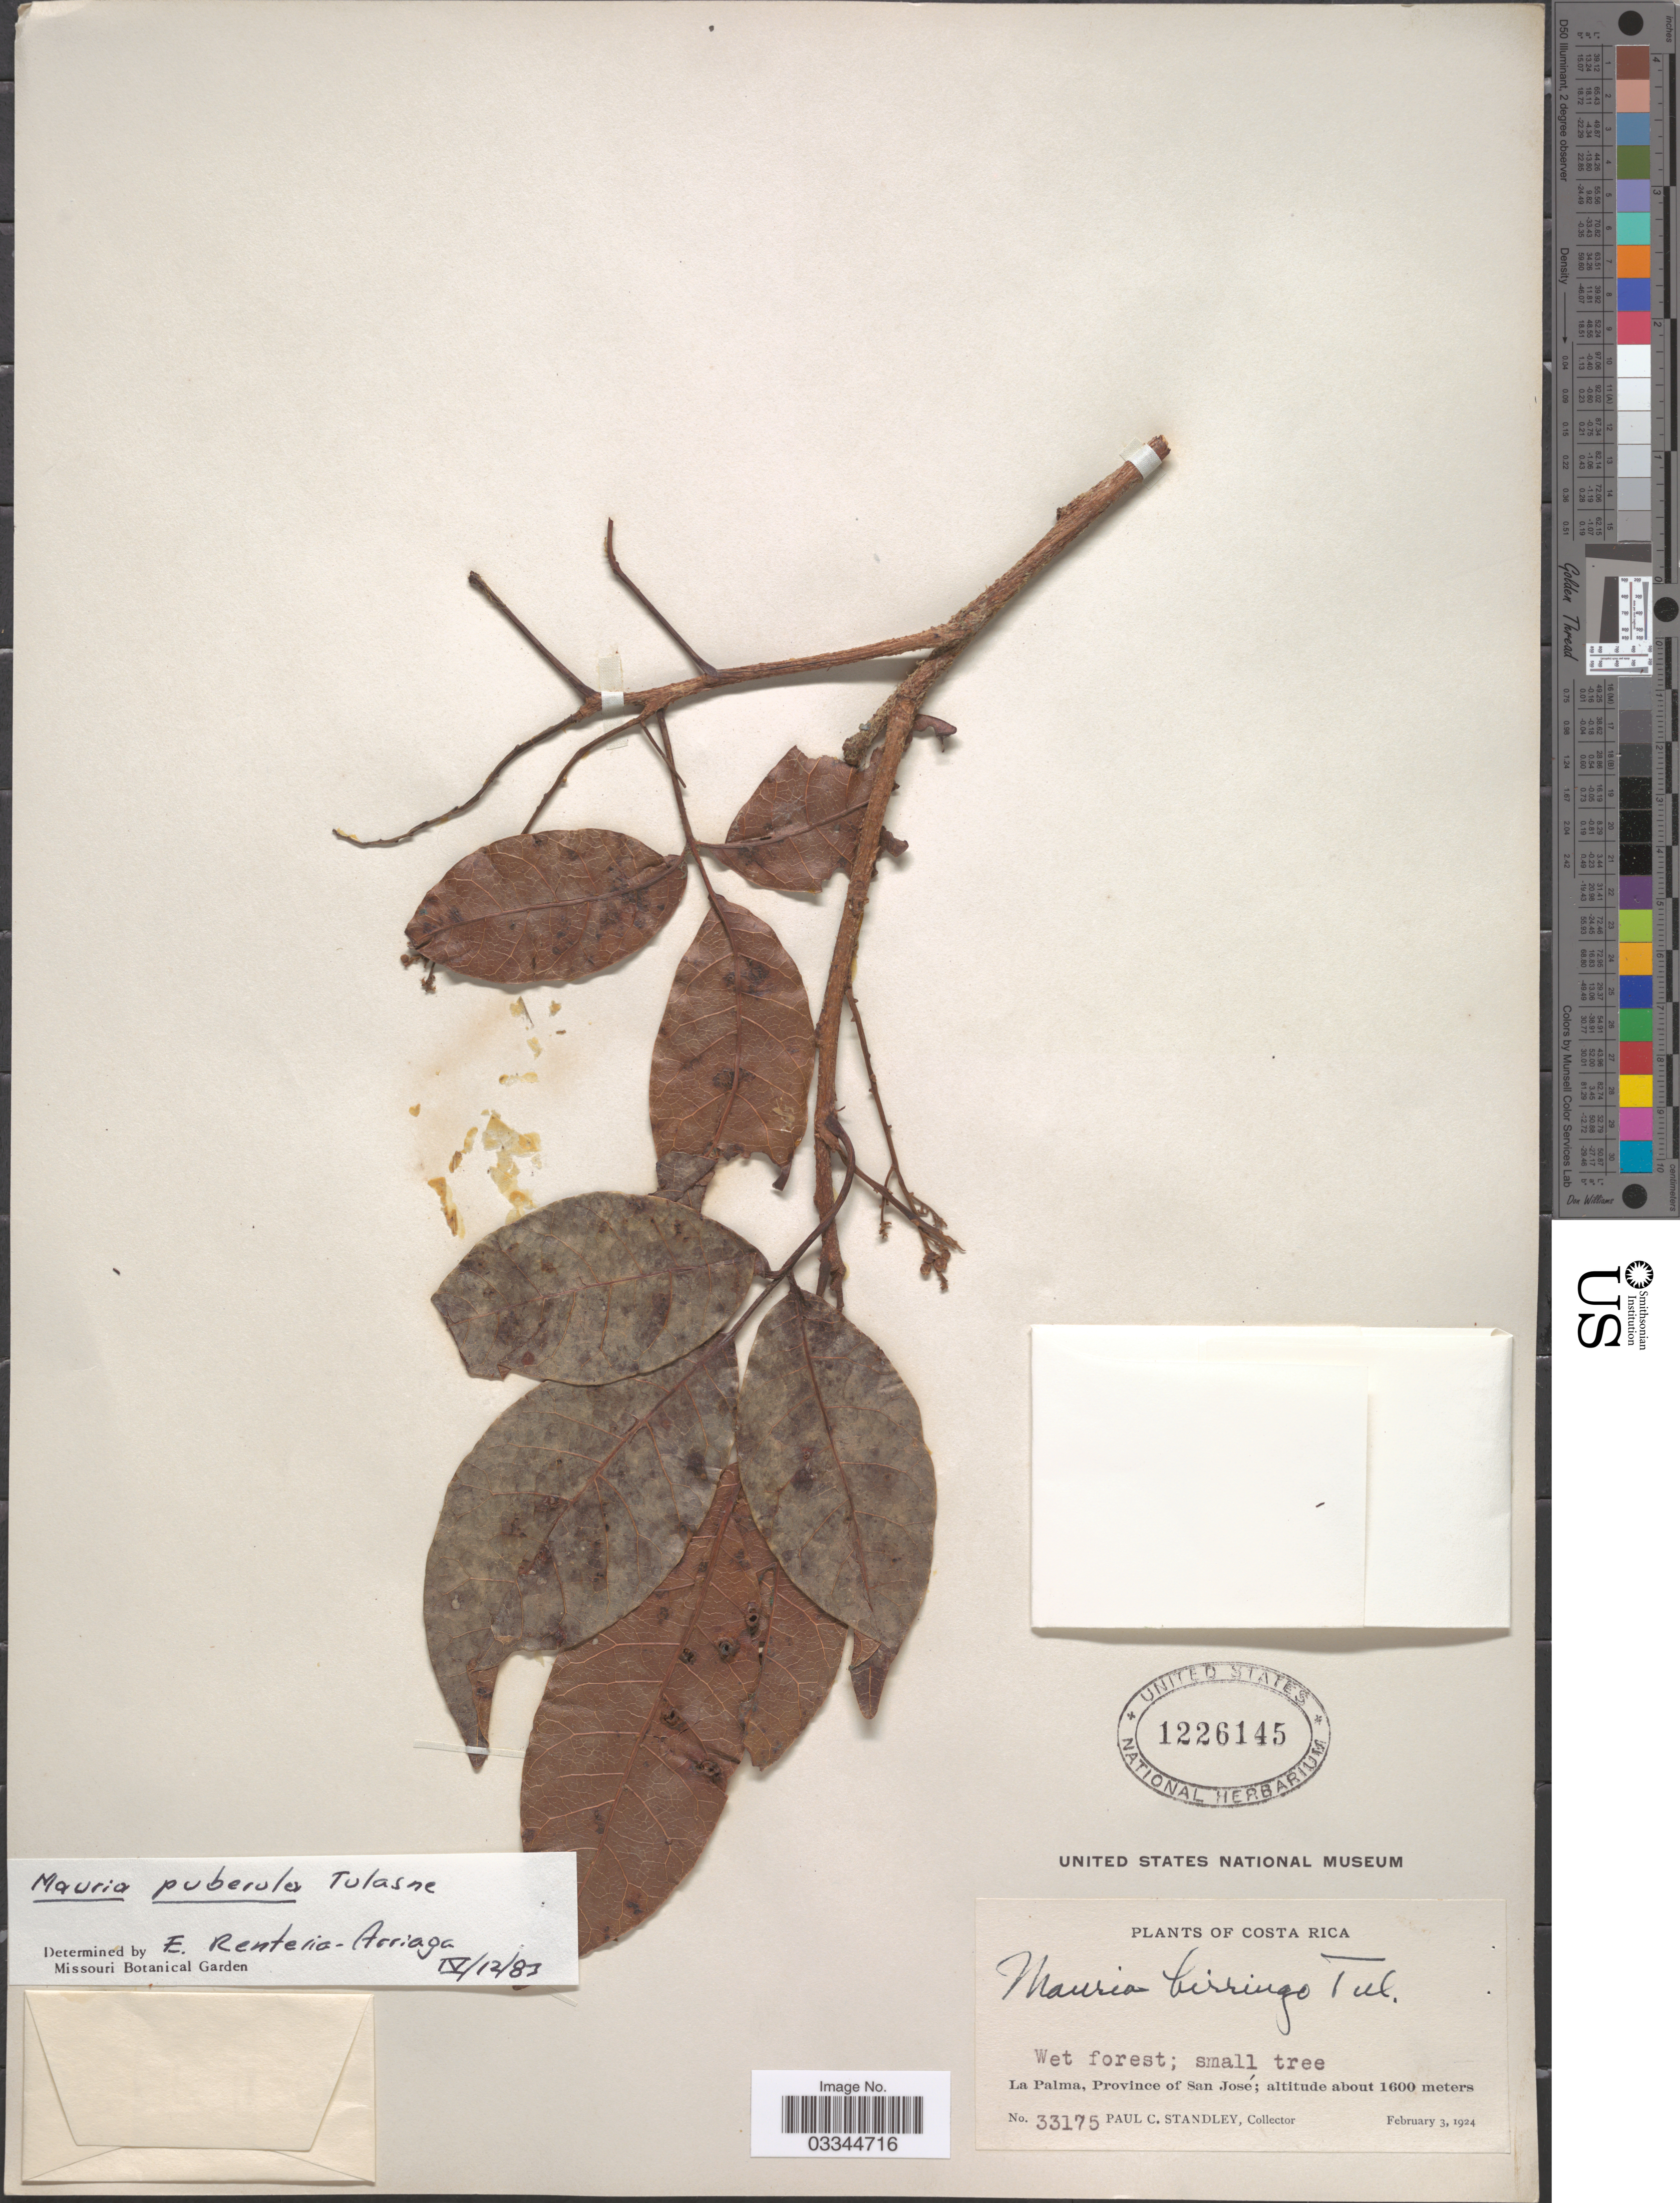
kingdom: Plantae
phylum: Tracheophyta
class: Magnoliopsida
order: Sapindales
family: Anacardiaceae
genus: Mauria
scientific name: Mauria puberula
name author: Tul.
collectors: P. C. Standley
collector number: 33175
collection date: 1924-02-03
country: Costa Rica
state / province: San José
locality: La Palma.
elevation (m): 1600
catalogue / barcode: US 1226145